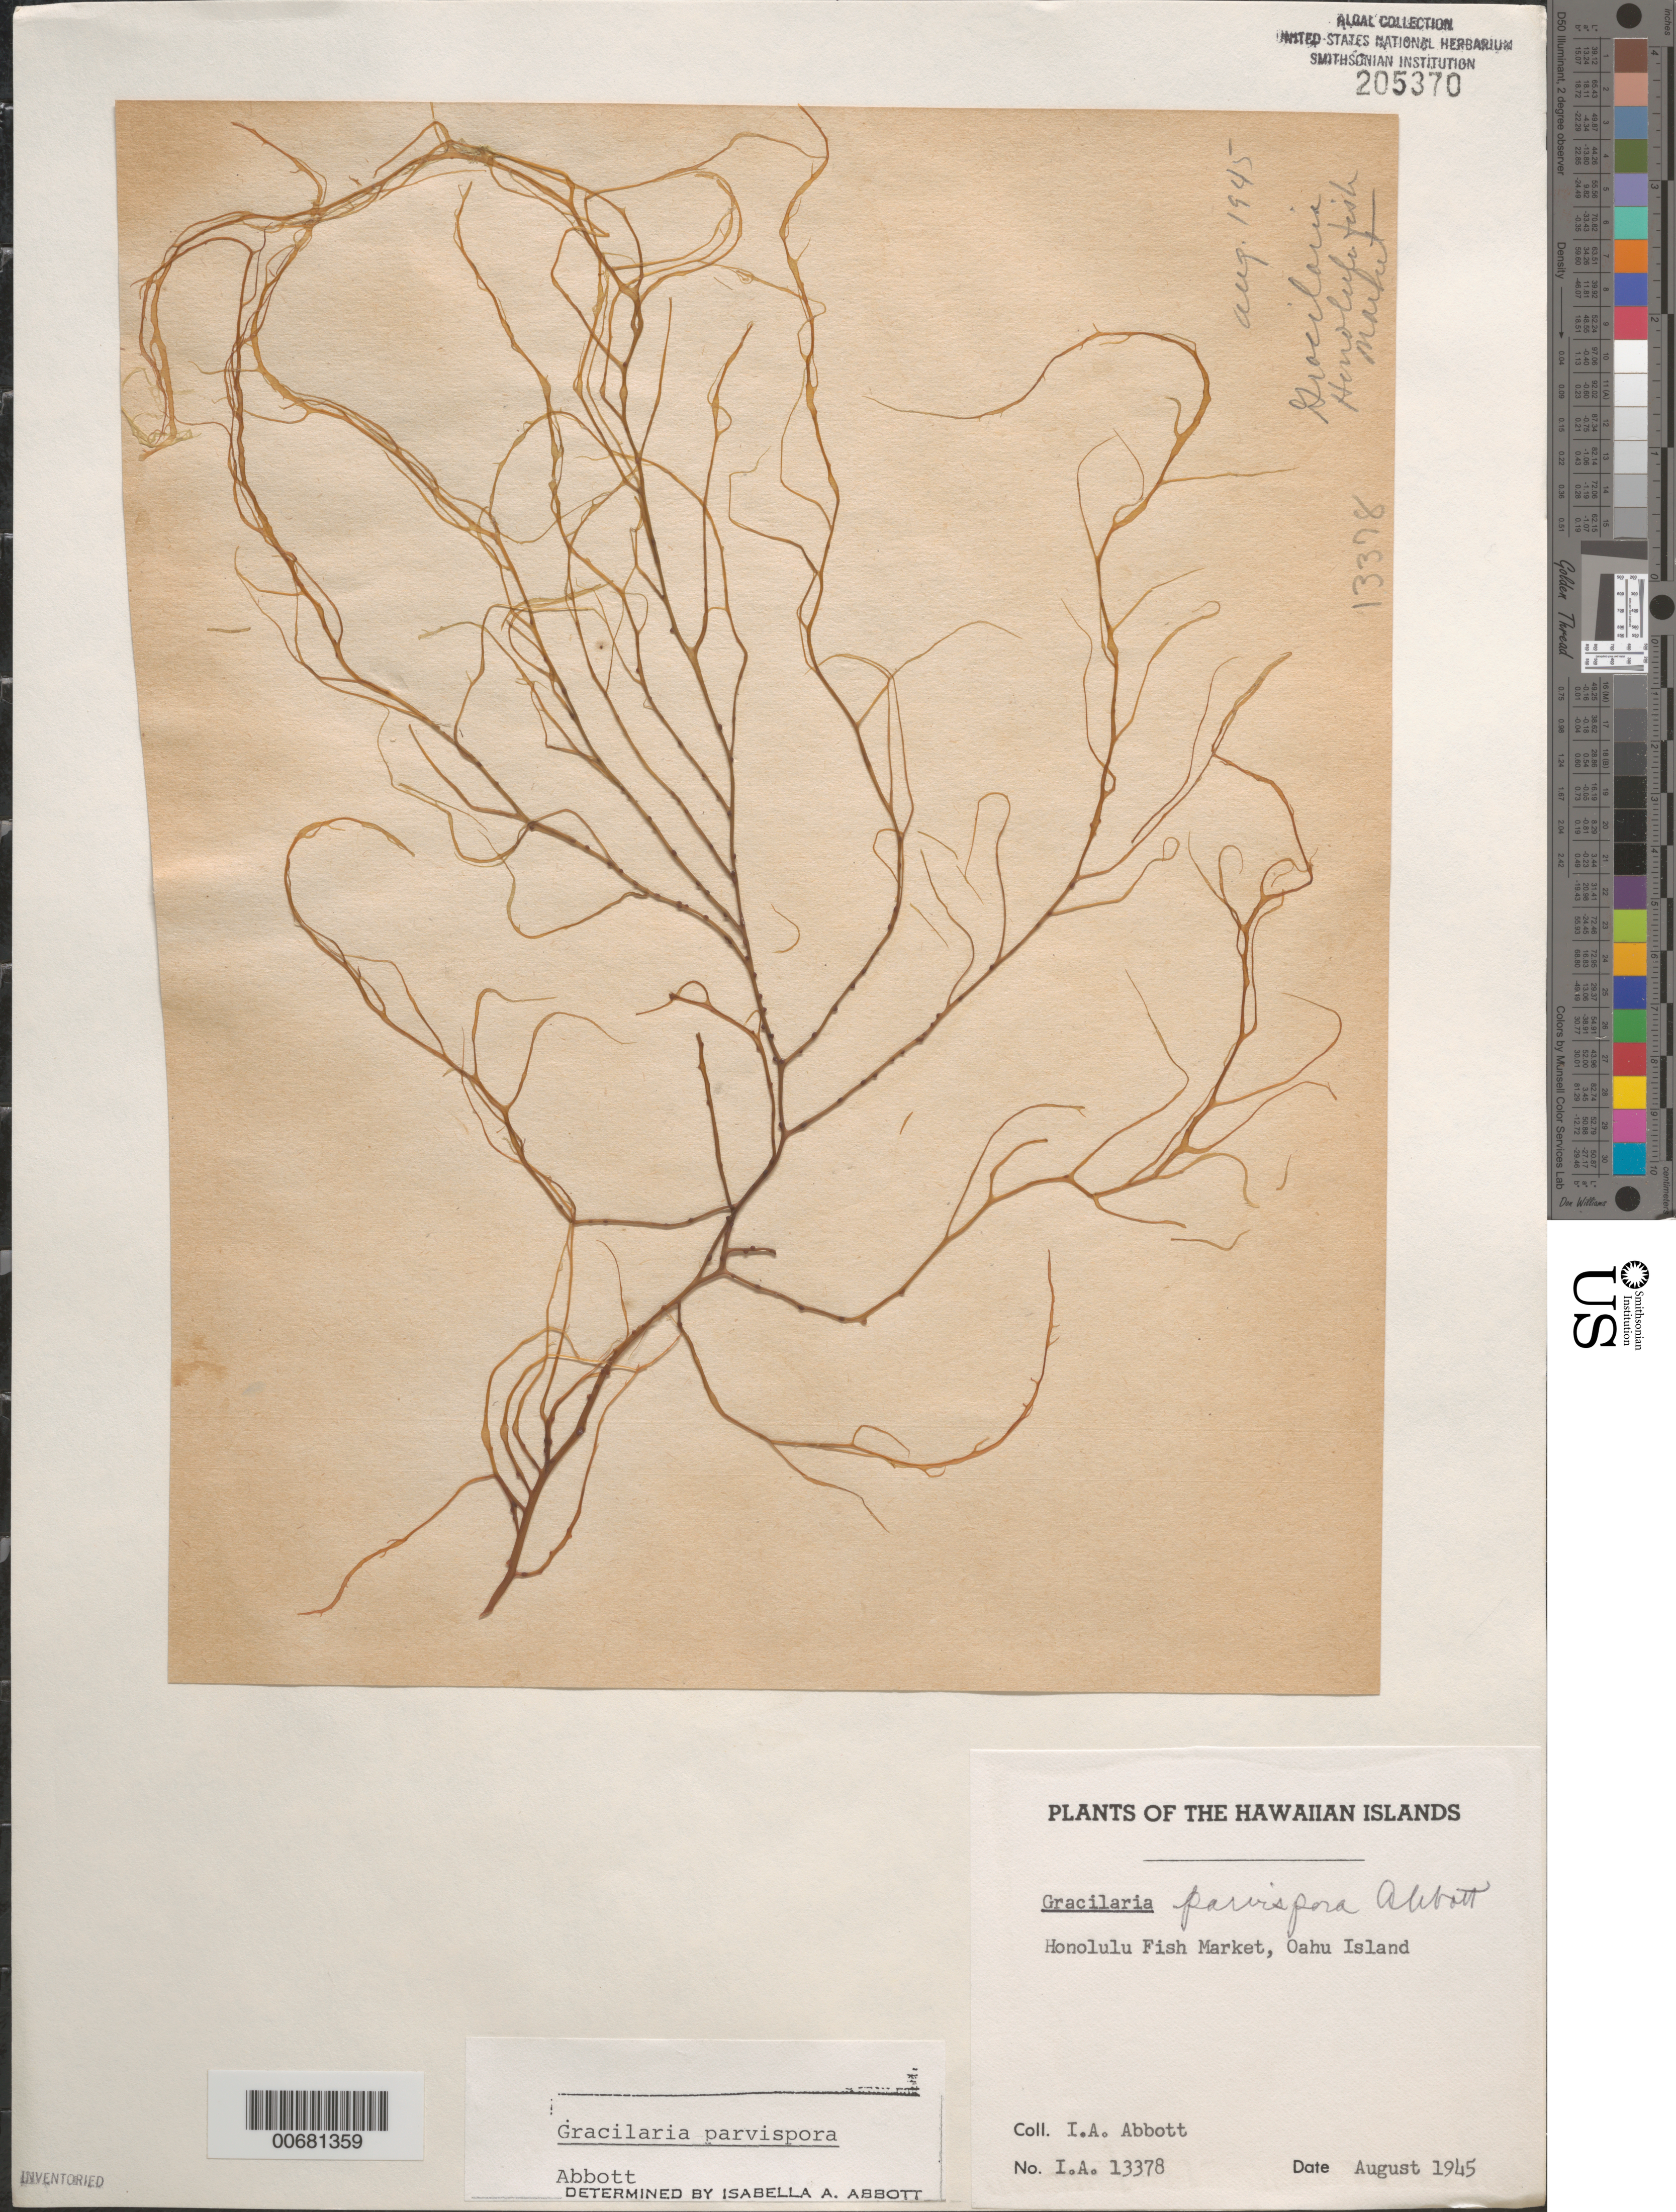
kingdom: Plantae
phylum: Rhodophyta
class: Florideophyceae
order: Gracilariales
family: Gracilariaceae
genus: Gracilaria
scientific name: Gracilaria parvispora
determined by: Abbott, Isabella A.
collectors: I. A. Abbott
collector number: IAA 13378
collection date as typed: Aug 1945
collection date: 1945-08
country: United States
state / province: Hawaii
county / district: Honolulu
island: Oahu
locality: Honolulu Fish Market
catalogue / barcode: US 205370